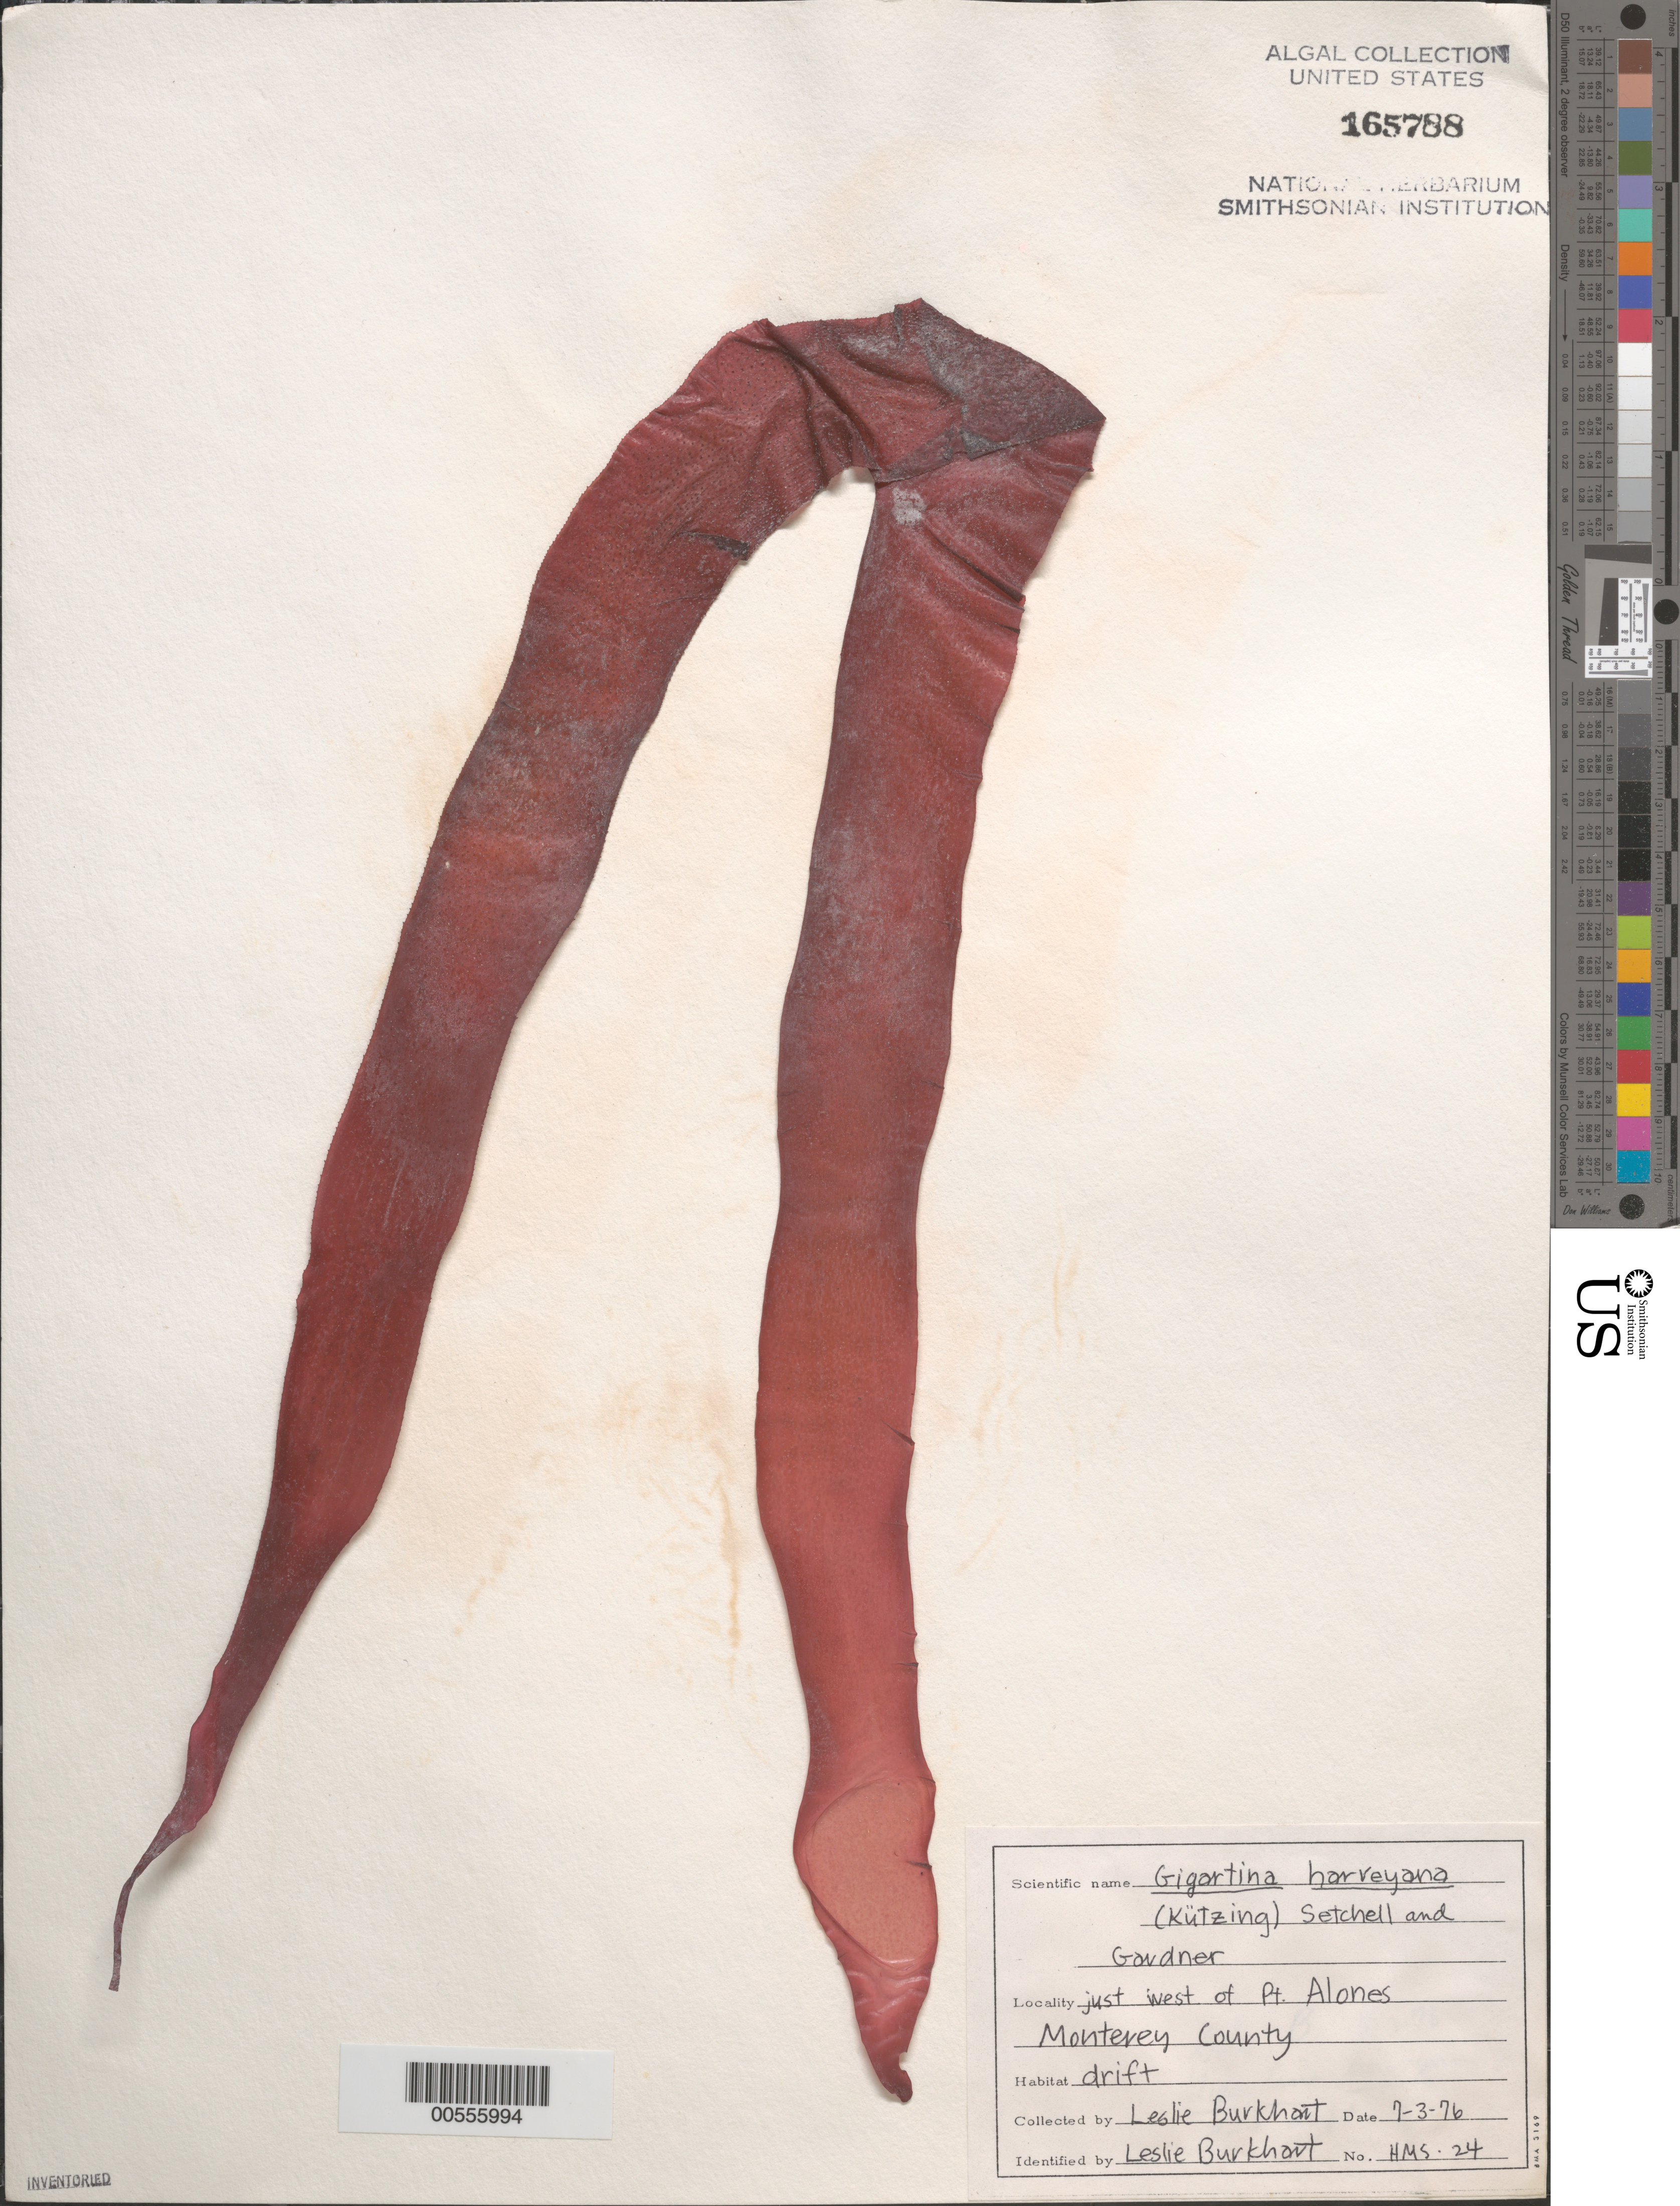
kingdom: Plantae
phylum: Rhodophyta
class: Florideophyceae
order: Gigartinales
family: Gigartinaceae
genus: Chondracanthus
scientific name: Chondracanthus harveyanus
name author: (Kütz.) Guiry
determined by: Algae name updating Project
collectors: L. Burkhart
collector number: Hms-244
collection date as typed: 03 Jul 1976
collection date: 1976-07-03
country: United States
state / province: California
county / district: Monterey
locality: Just west of Point Alones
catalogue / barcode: US 165788